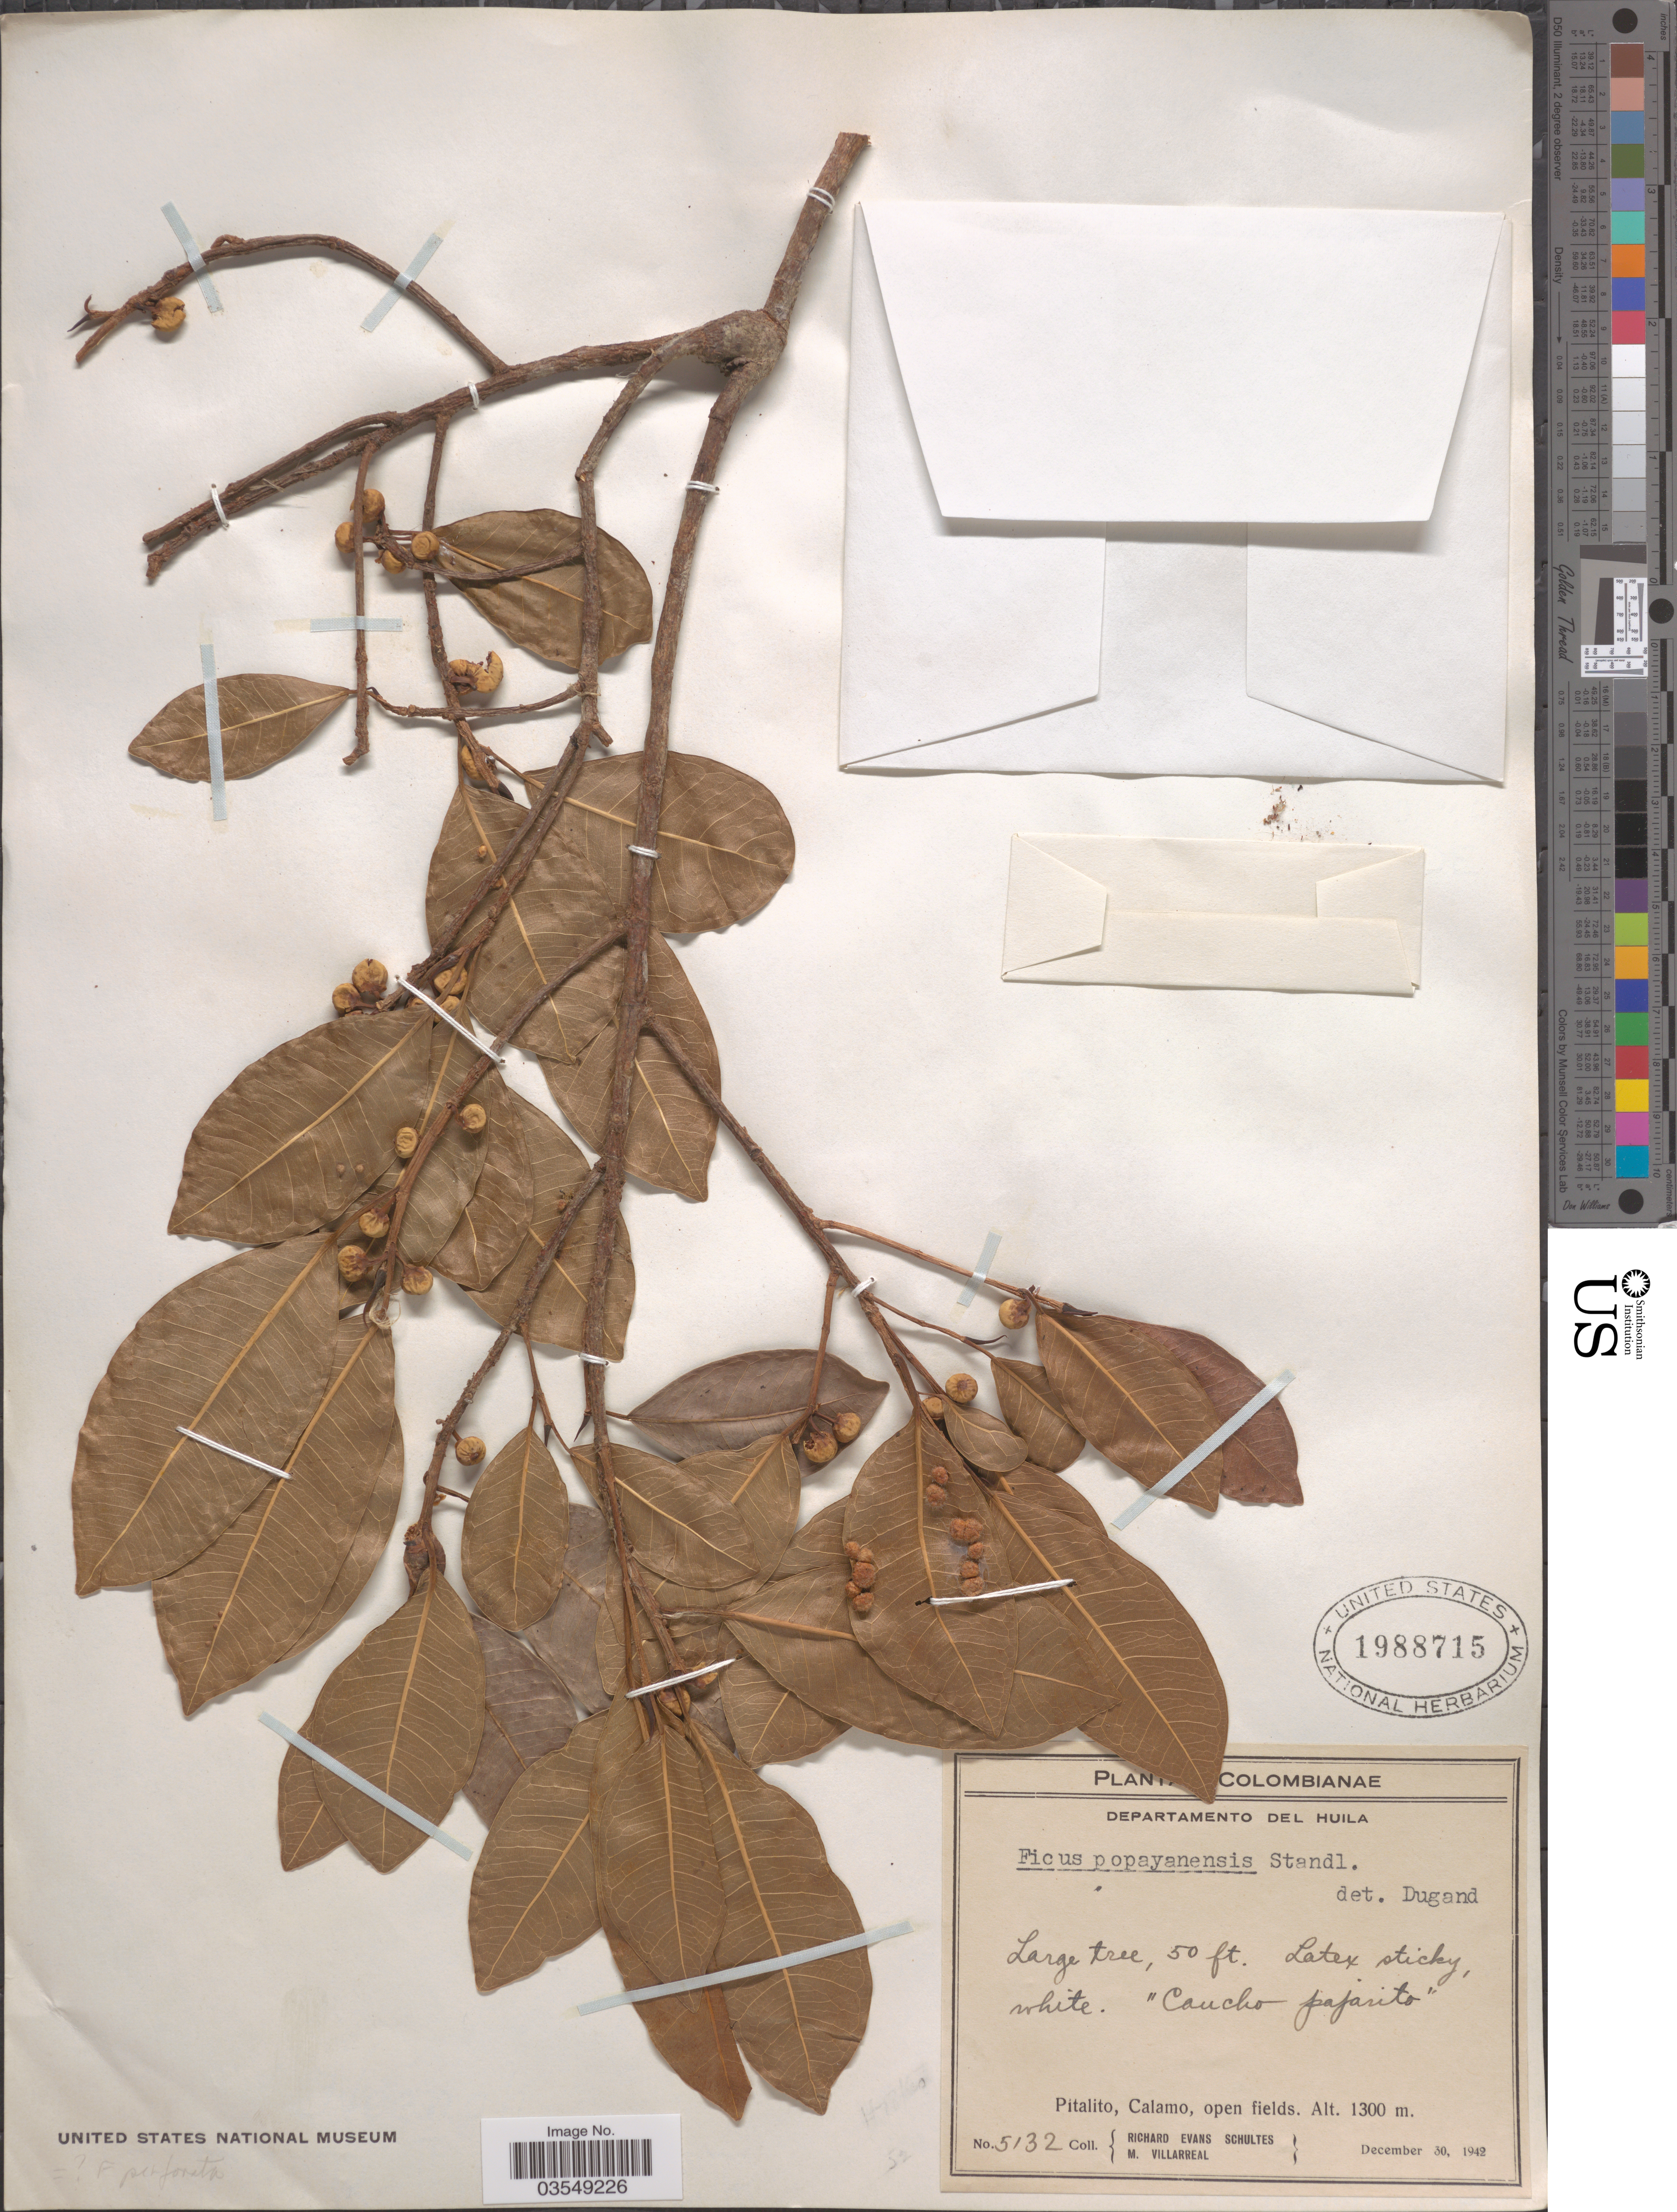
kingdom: Plantae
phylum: Tracheophyta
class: Magnoliopsida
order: Rosales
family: Moraceae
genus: Ficus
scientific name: Ficus popayanensis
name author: Standl.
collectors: R. E. Schultes & M. Villarreal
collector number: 5132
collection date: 1942-12-30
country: Colombia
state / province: Huila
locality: Departamento del Huila. Pitalito, Calamo, open fields.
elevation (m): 1300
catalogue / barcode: US 1988715